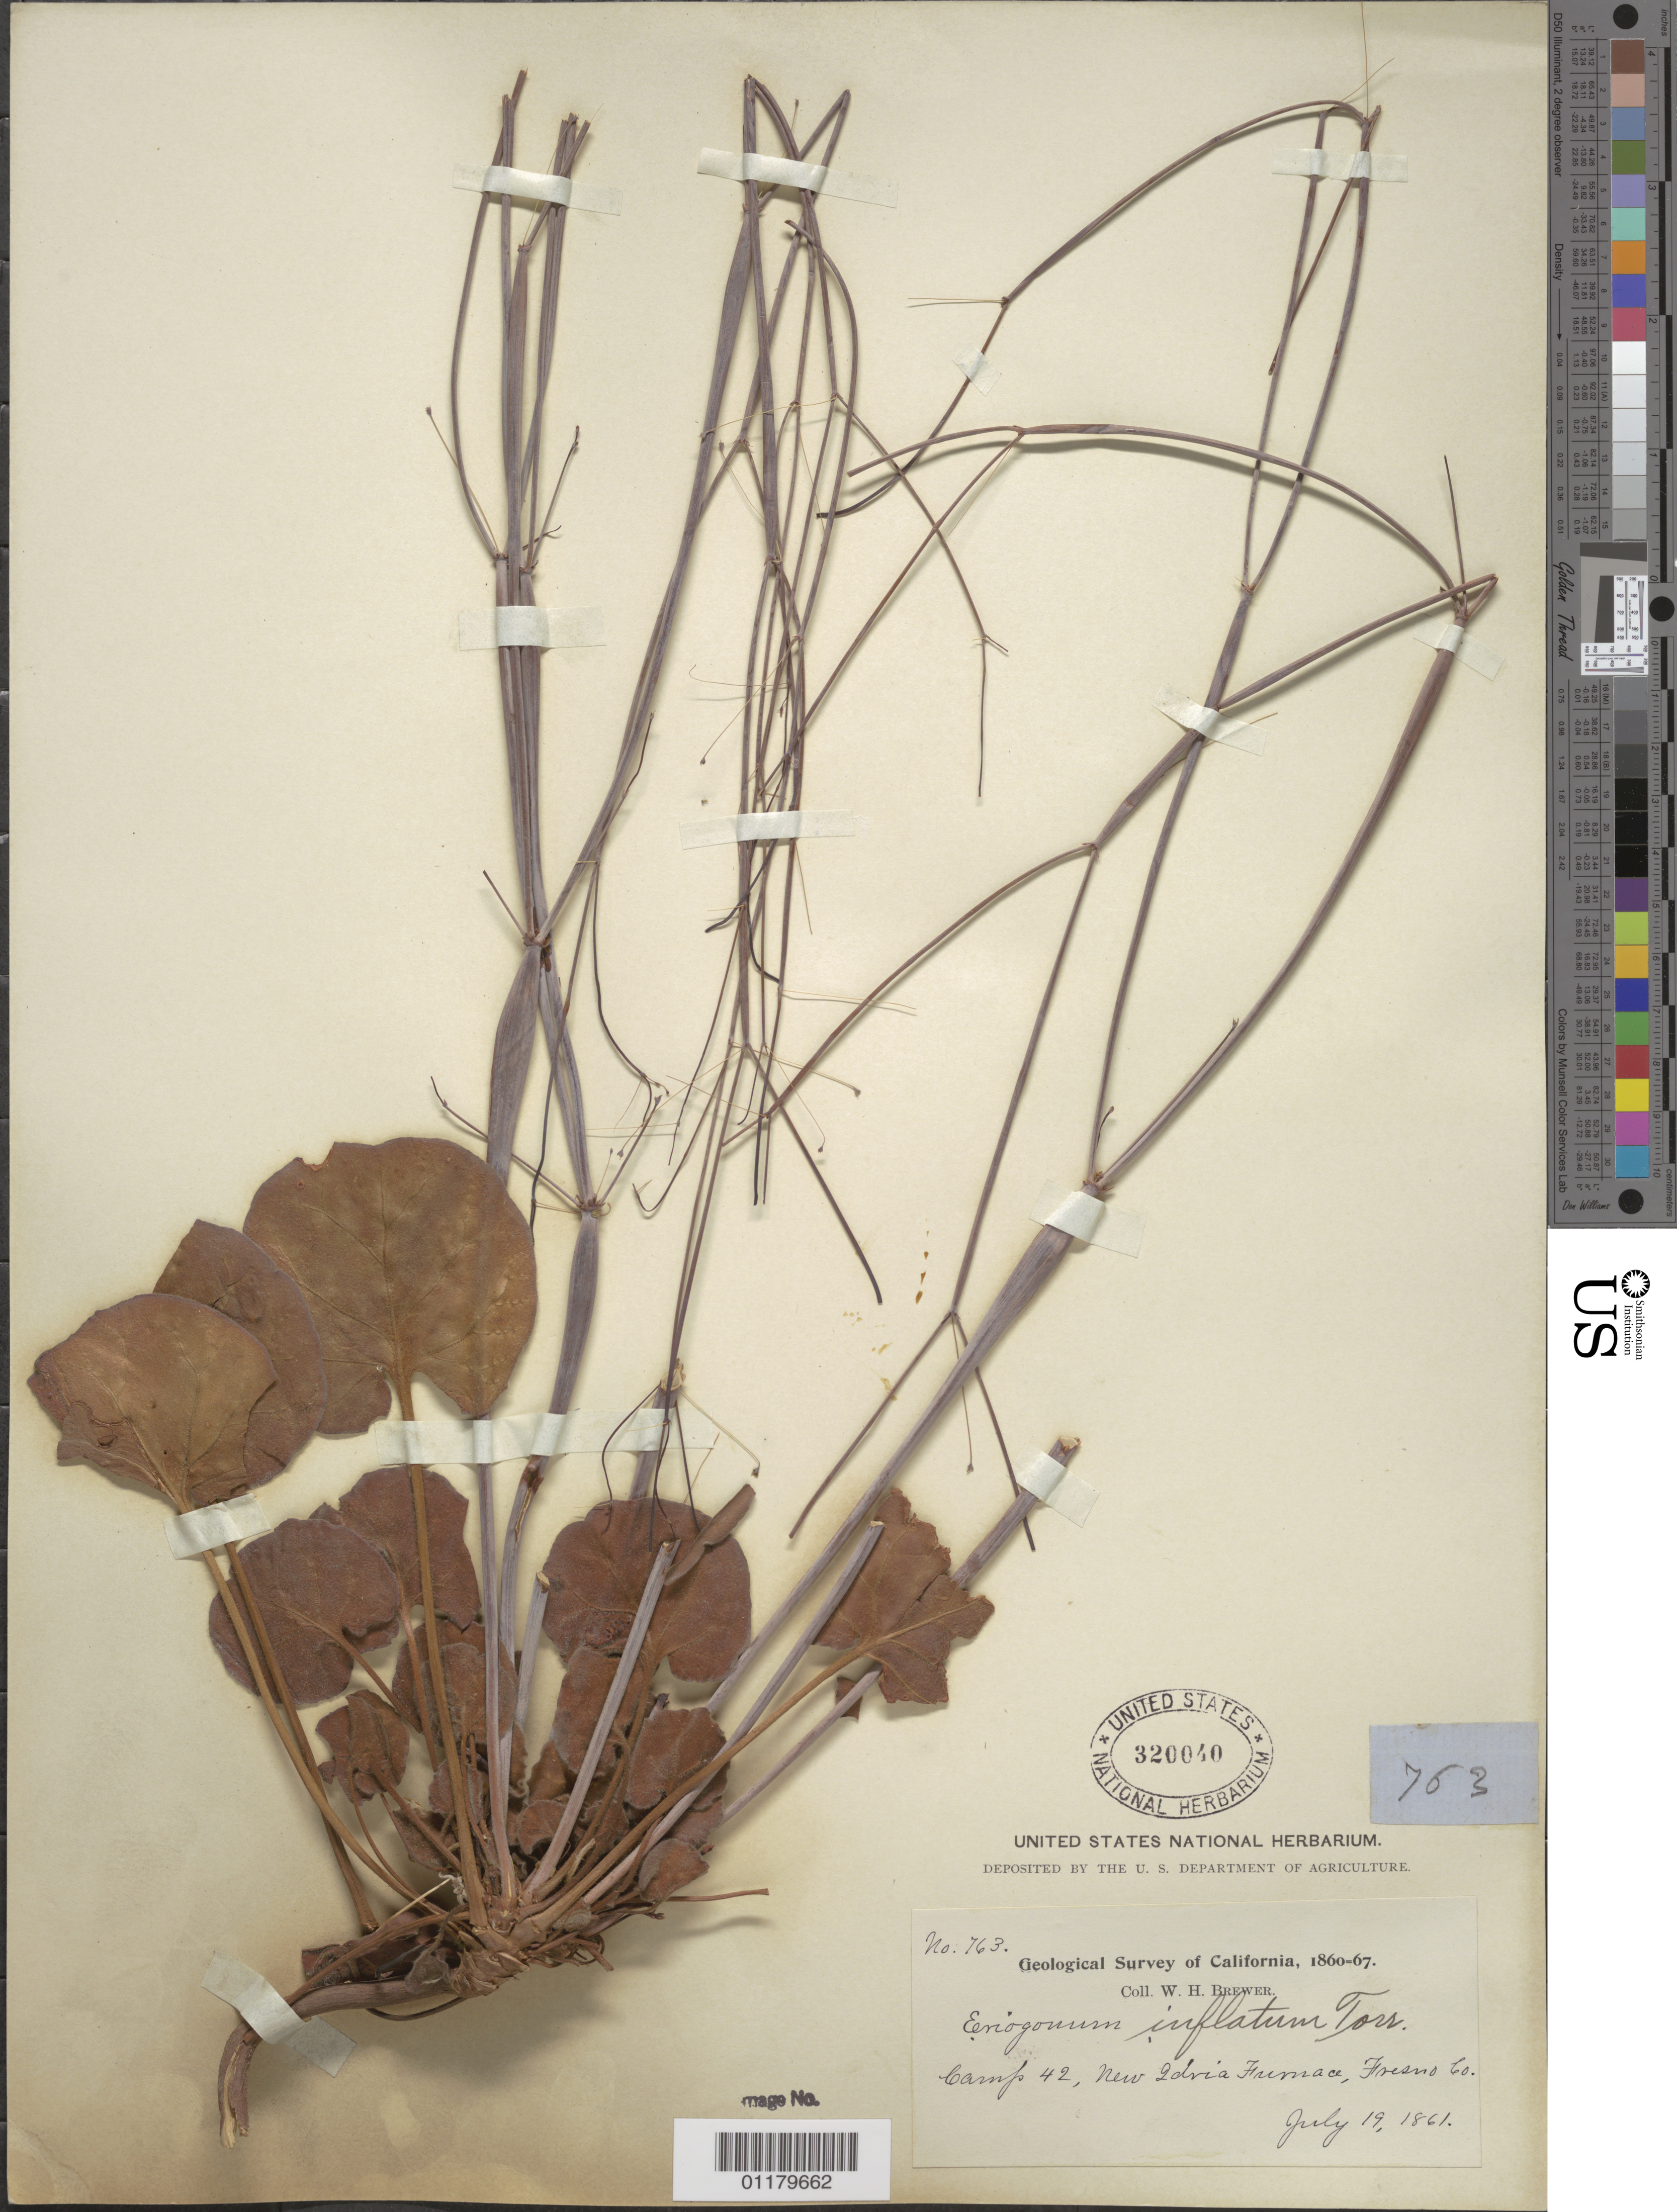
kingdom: Plantae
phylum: Tracheophyta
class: Magnoliopsida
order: Caryophyllales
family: Polygonaceae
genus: Eriogonum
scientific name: Eriogonum inflatum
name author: Torr. & Frém.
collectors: W. H. Brewer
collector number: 763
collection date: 1861-07-19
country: United States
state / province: California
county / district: Fresno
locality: Camp 42, New Idria Furnace.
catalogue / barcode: US 320040